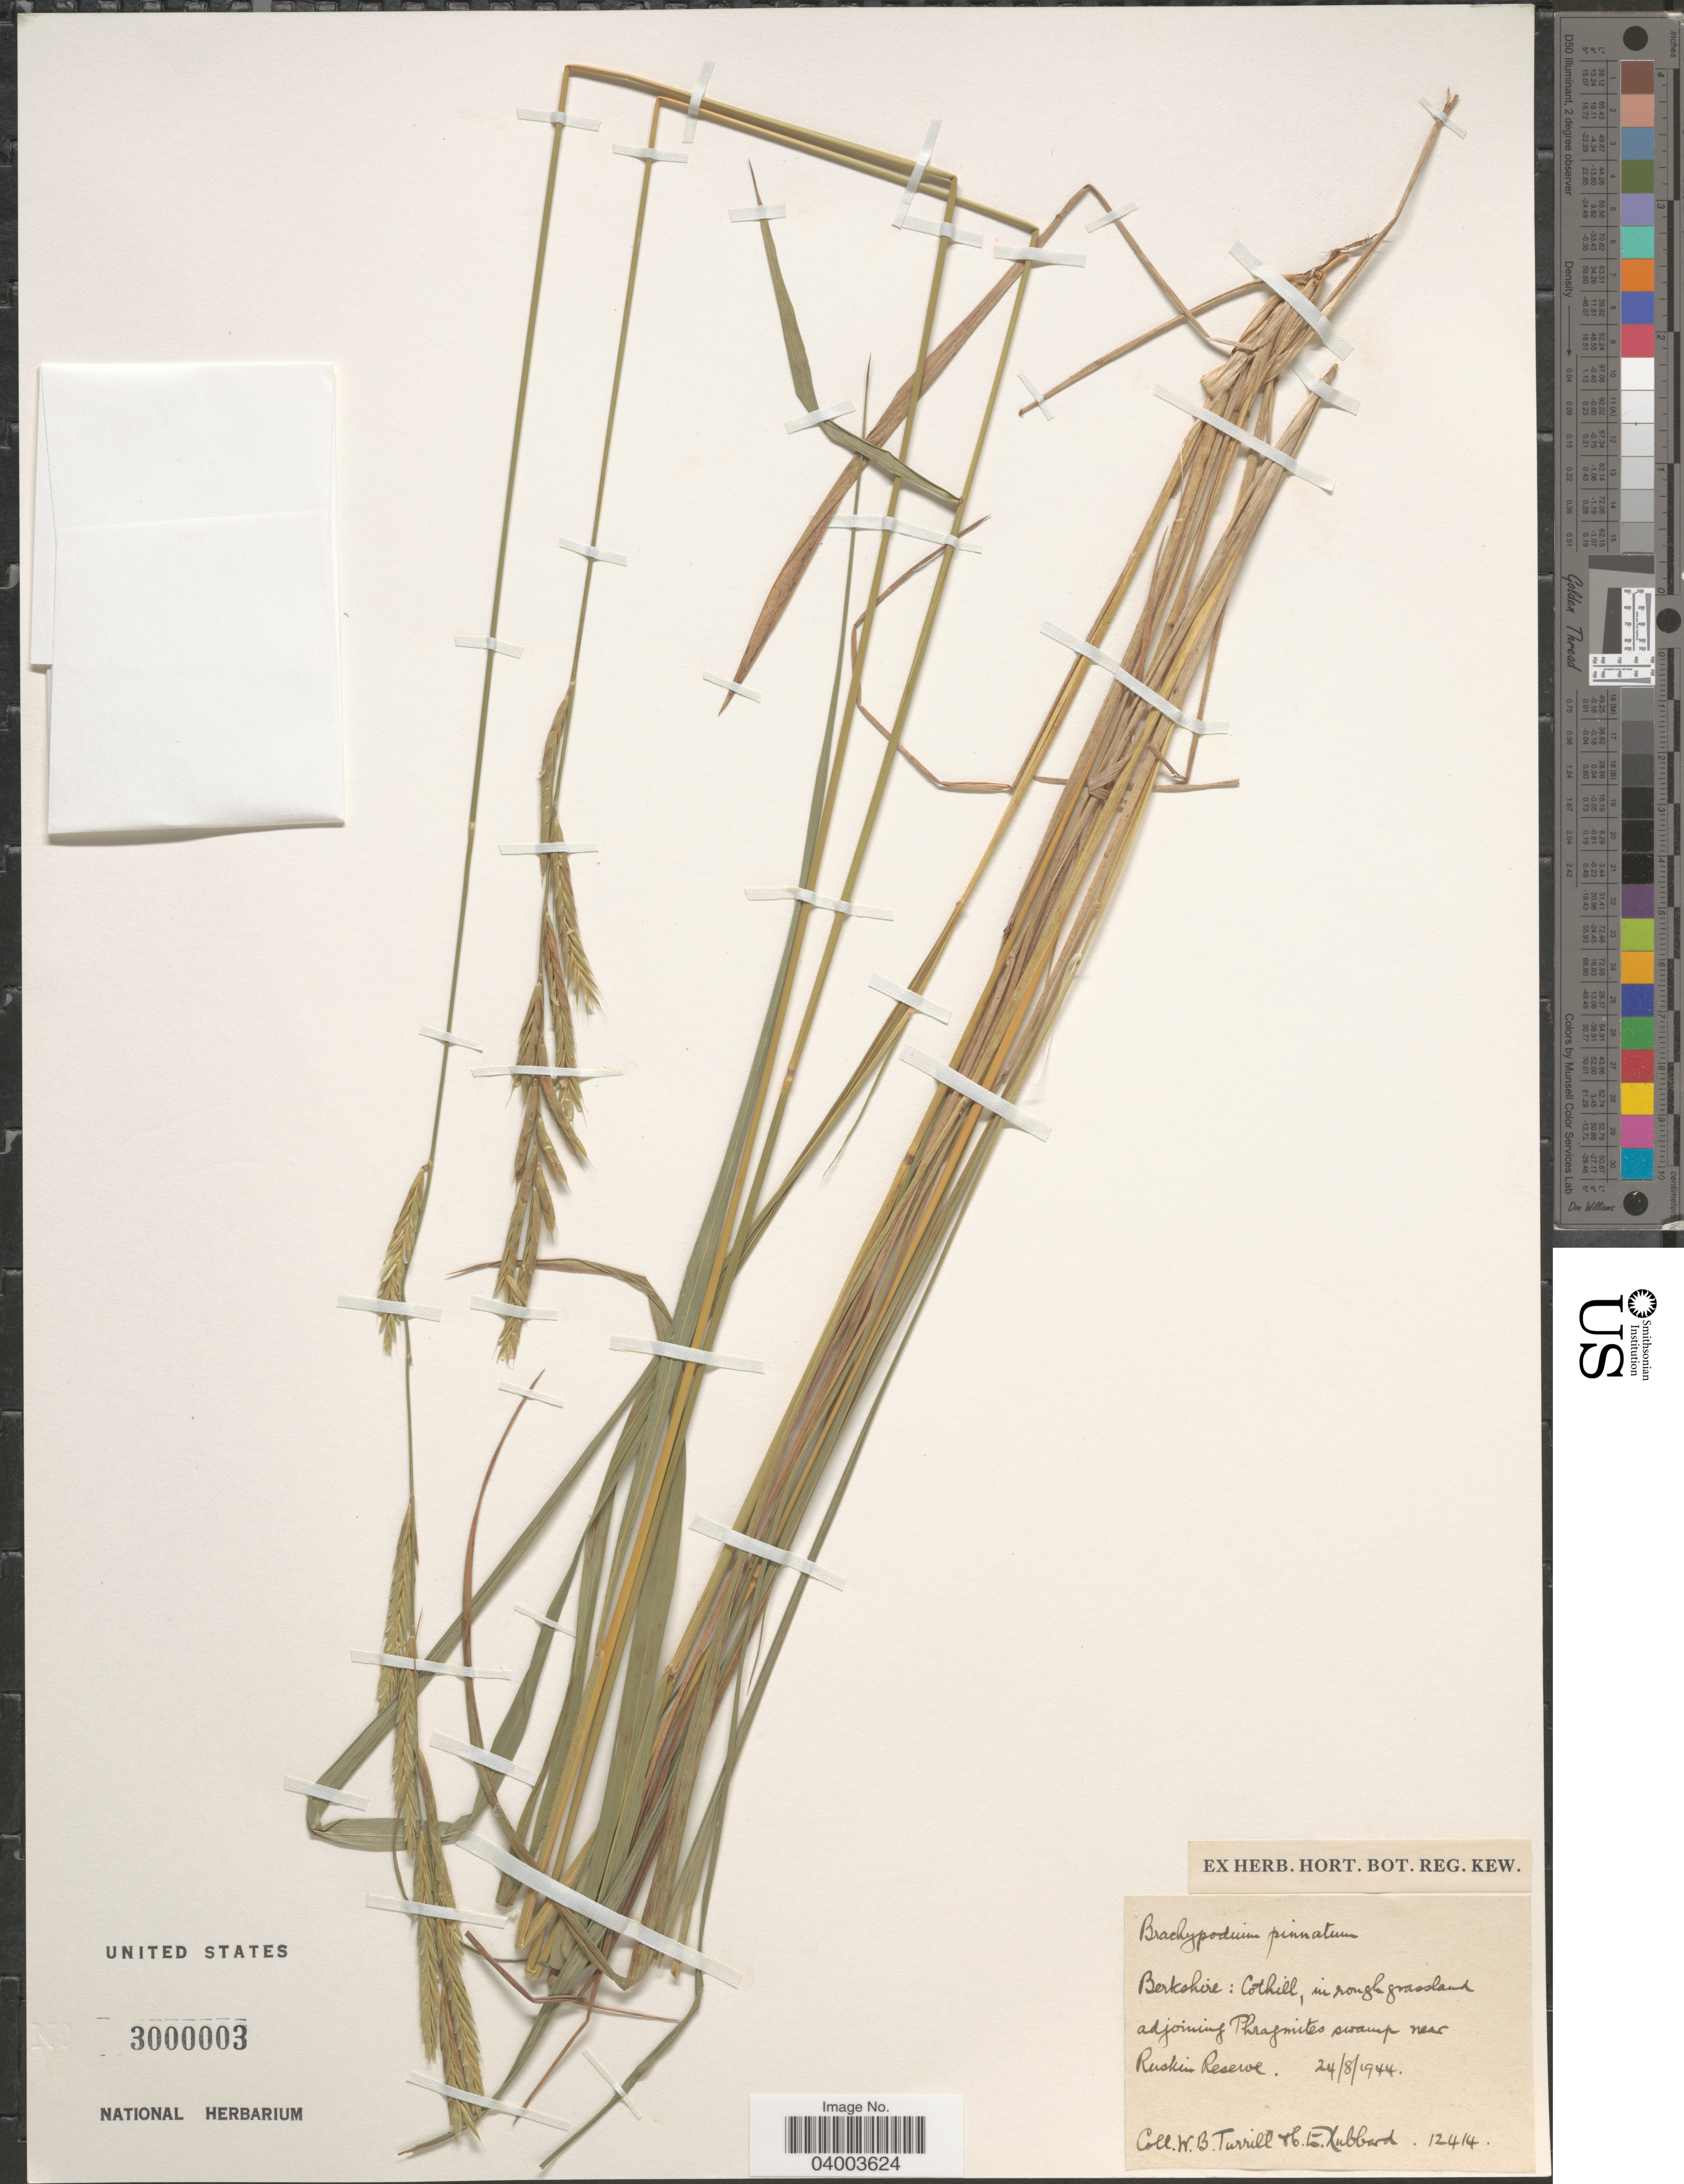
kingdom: Plantae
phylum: Tracheophyta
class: Liliopsida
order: Poales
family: Poaceae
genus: Brachypodium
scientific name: Brachypodium pinnatum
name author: (L.) P. Beauv.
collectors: W. B. Turrill & C. E. Hubbard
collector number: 12414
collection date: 1944-08-24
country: United Kingdom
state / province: England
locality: Berkshire: Cothill, in rough grassland adjoining Phragmites swamp near Ruskin Reservee.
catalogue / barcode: US 3000003